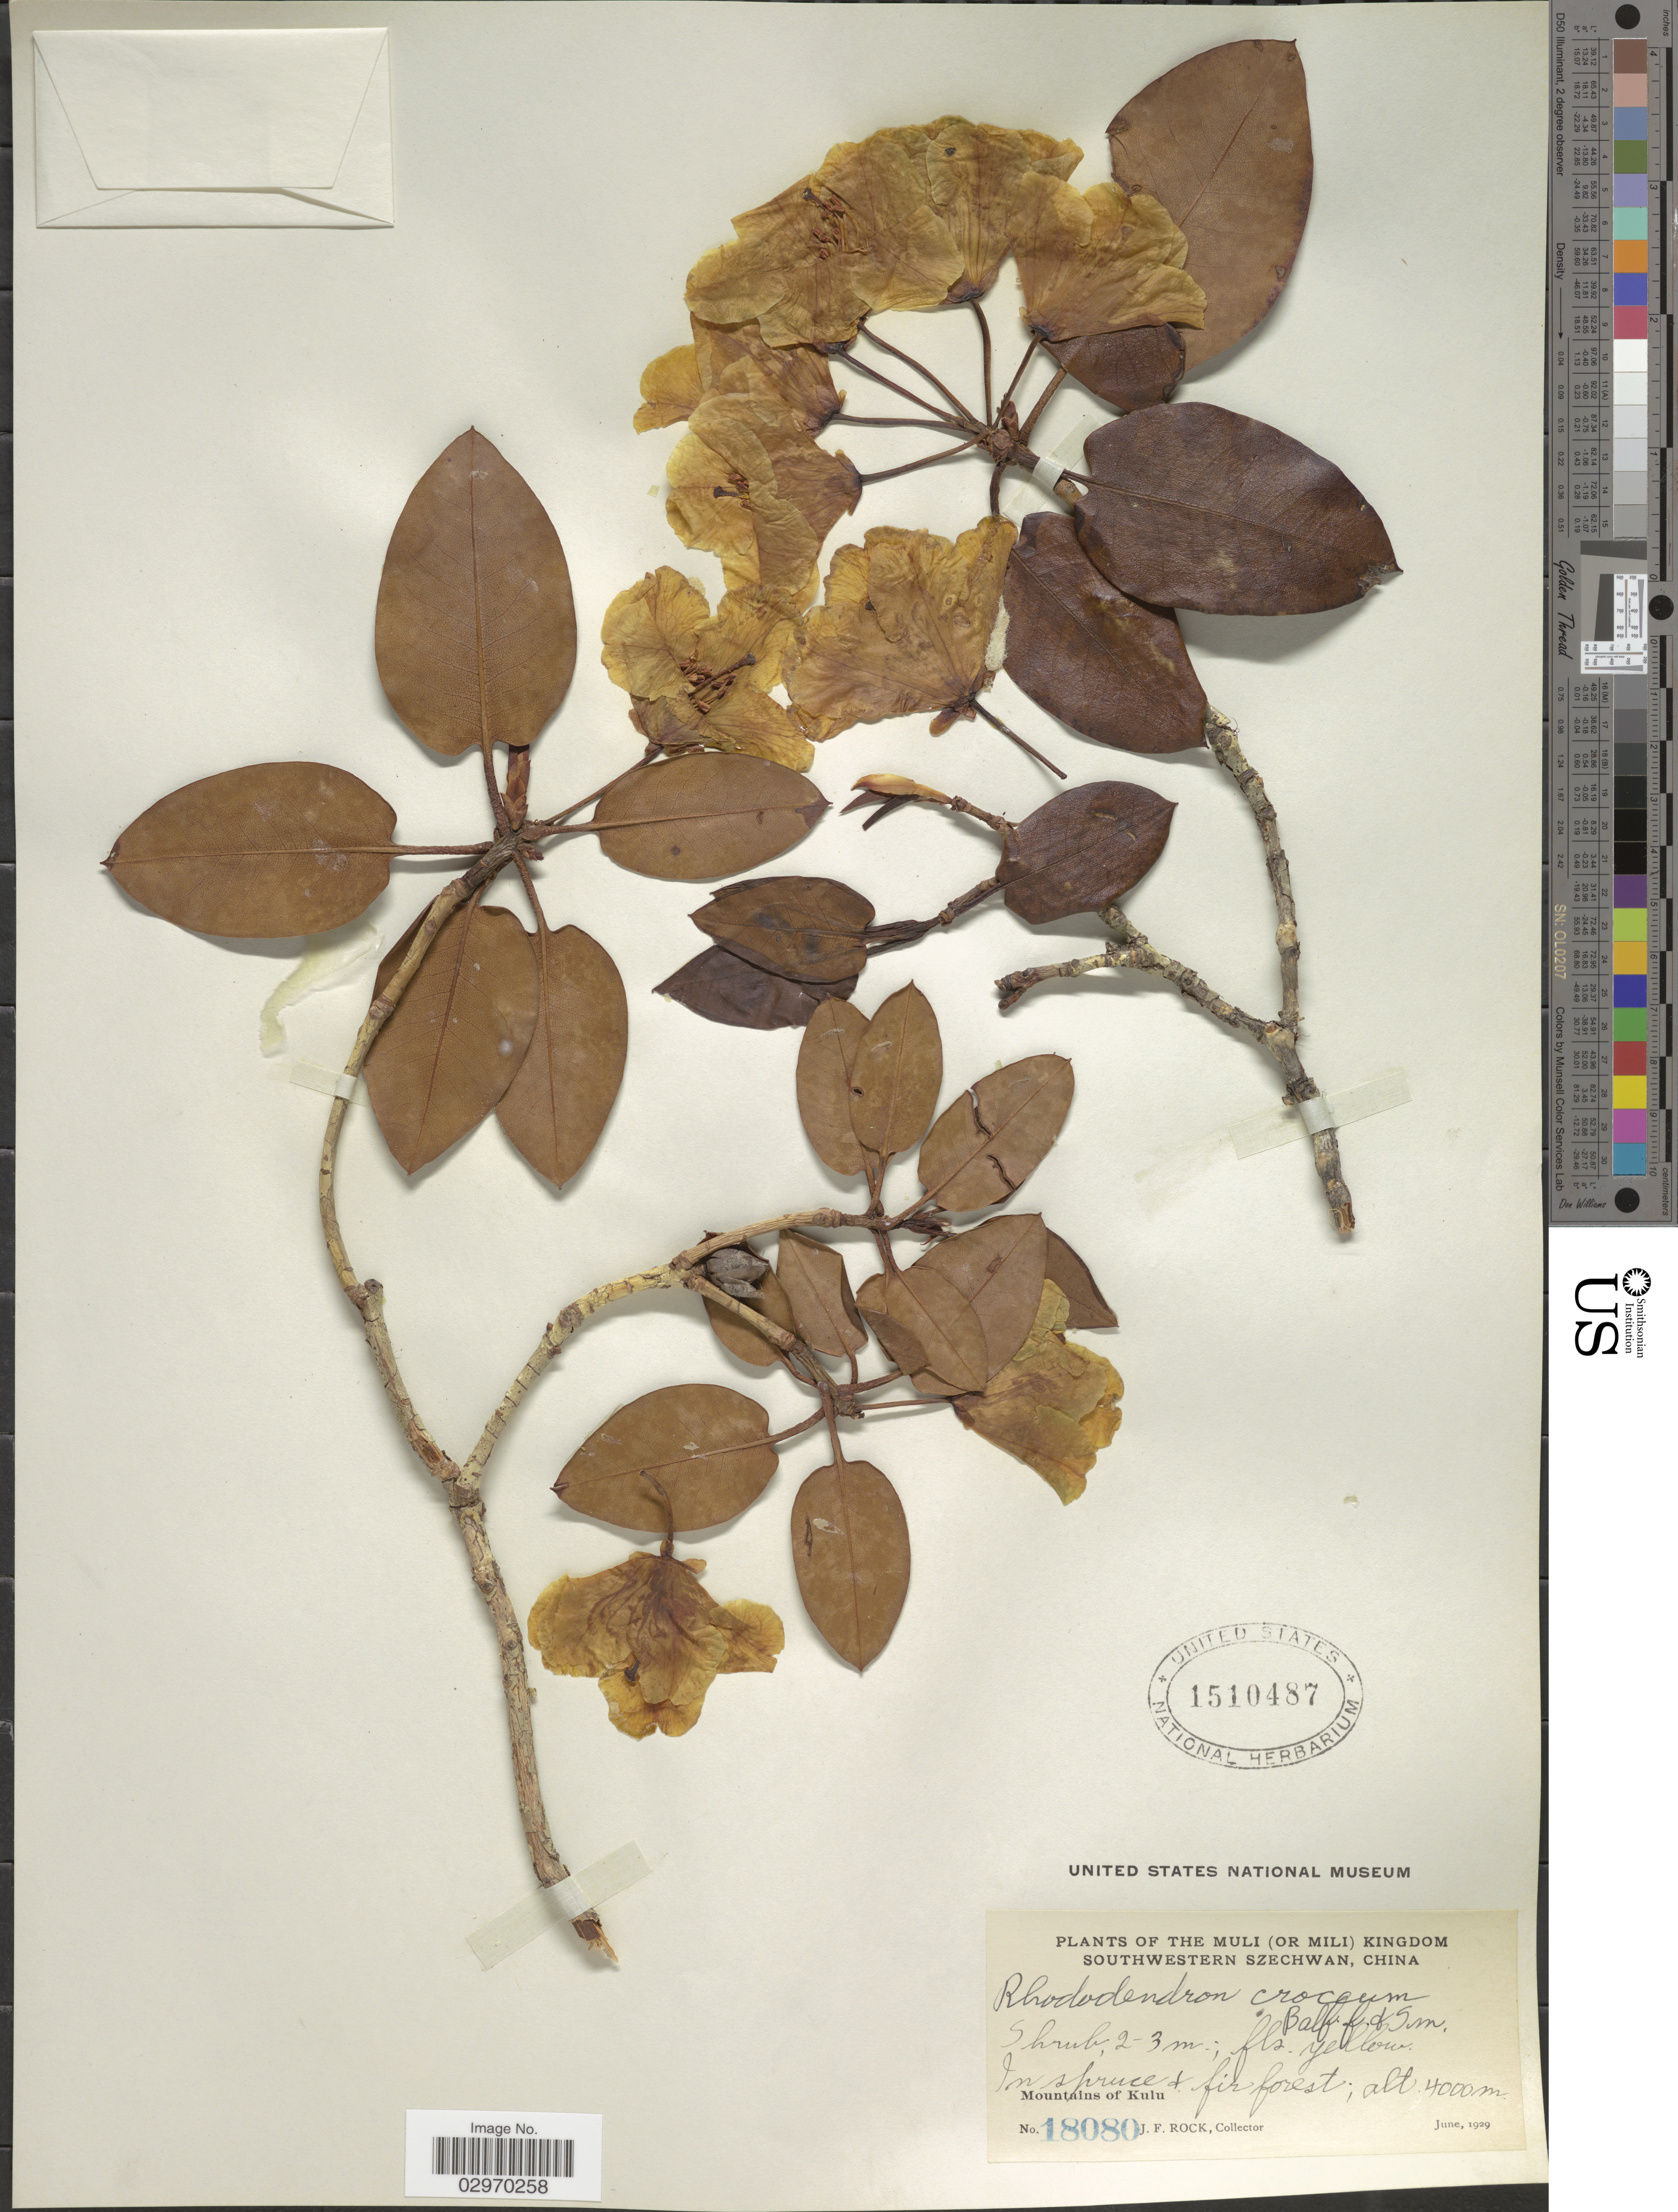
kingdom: Plantae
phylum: Tracheophyta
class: Magnoliopsida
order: Ericales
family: Ericaceae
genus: Rhododendron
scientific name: Rhododendron croceum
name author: Balf. f. & W.W. Sm.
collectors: J. Rock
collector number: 18080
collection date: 1929-06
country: China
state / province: Sichuan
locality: The Muli (or Mili) Kingdom, Southwestern Szechwan. Mountains of Kulu.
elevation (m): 4000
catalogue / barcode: US 1510487